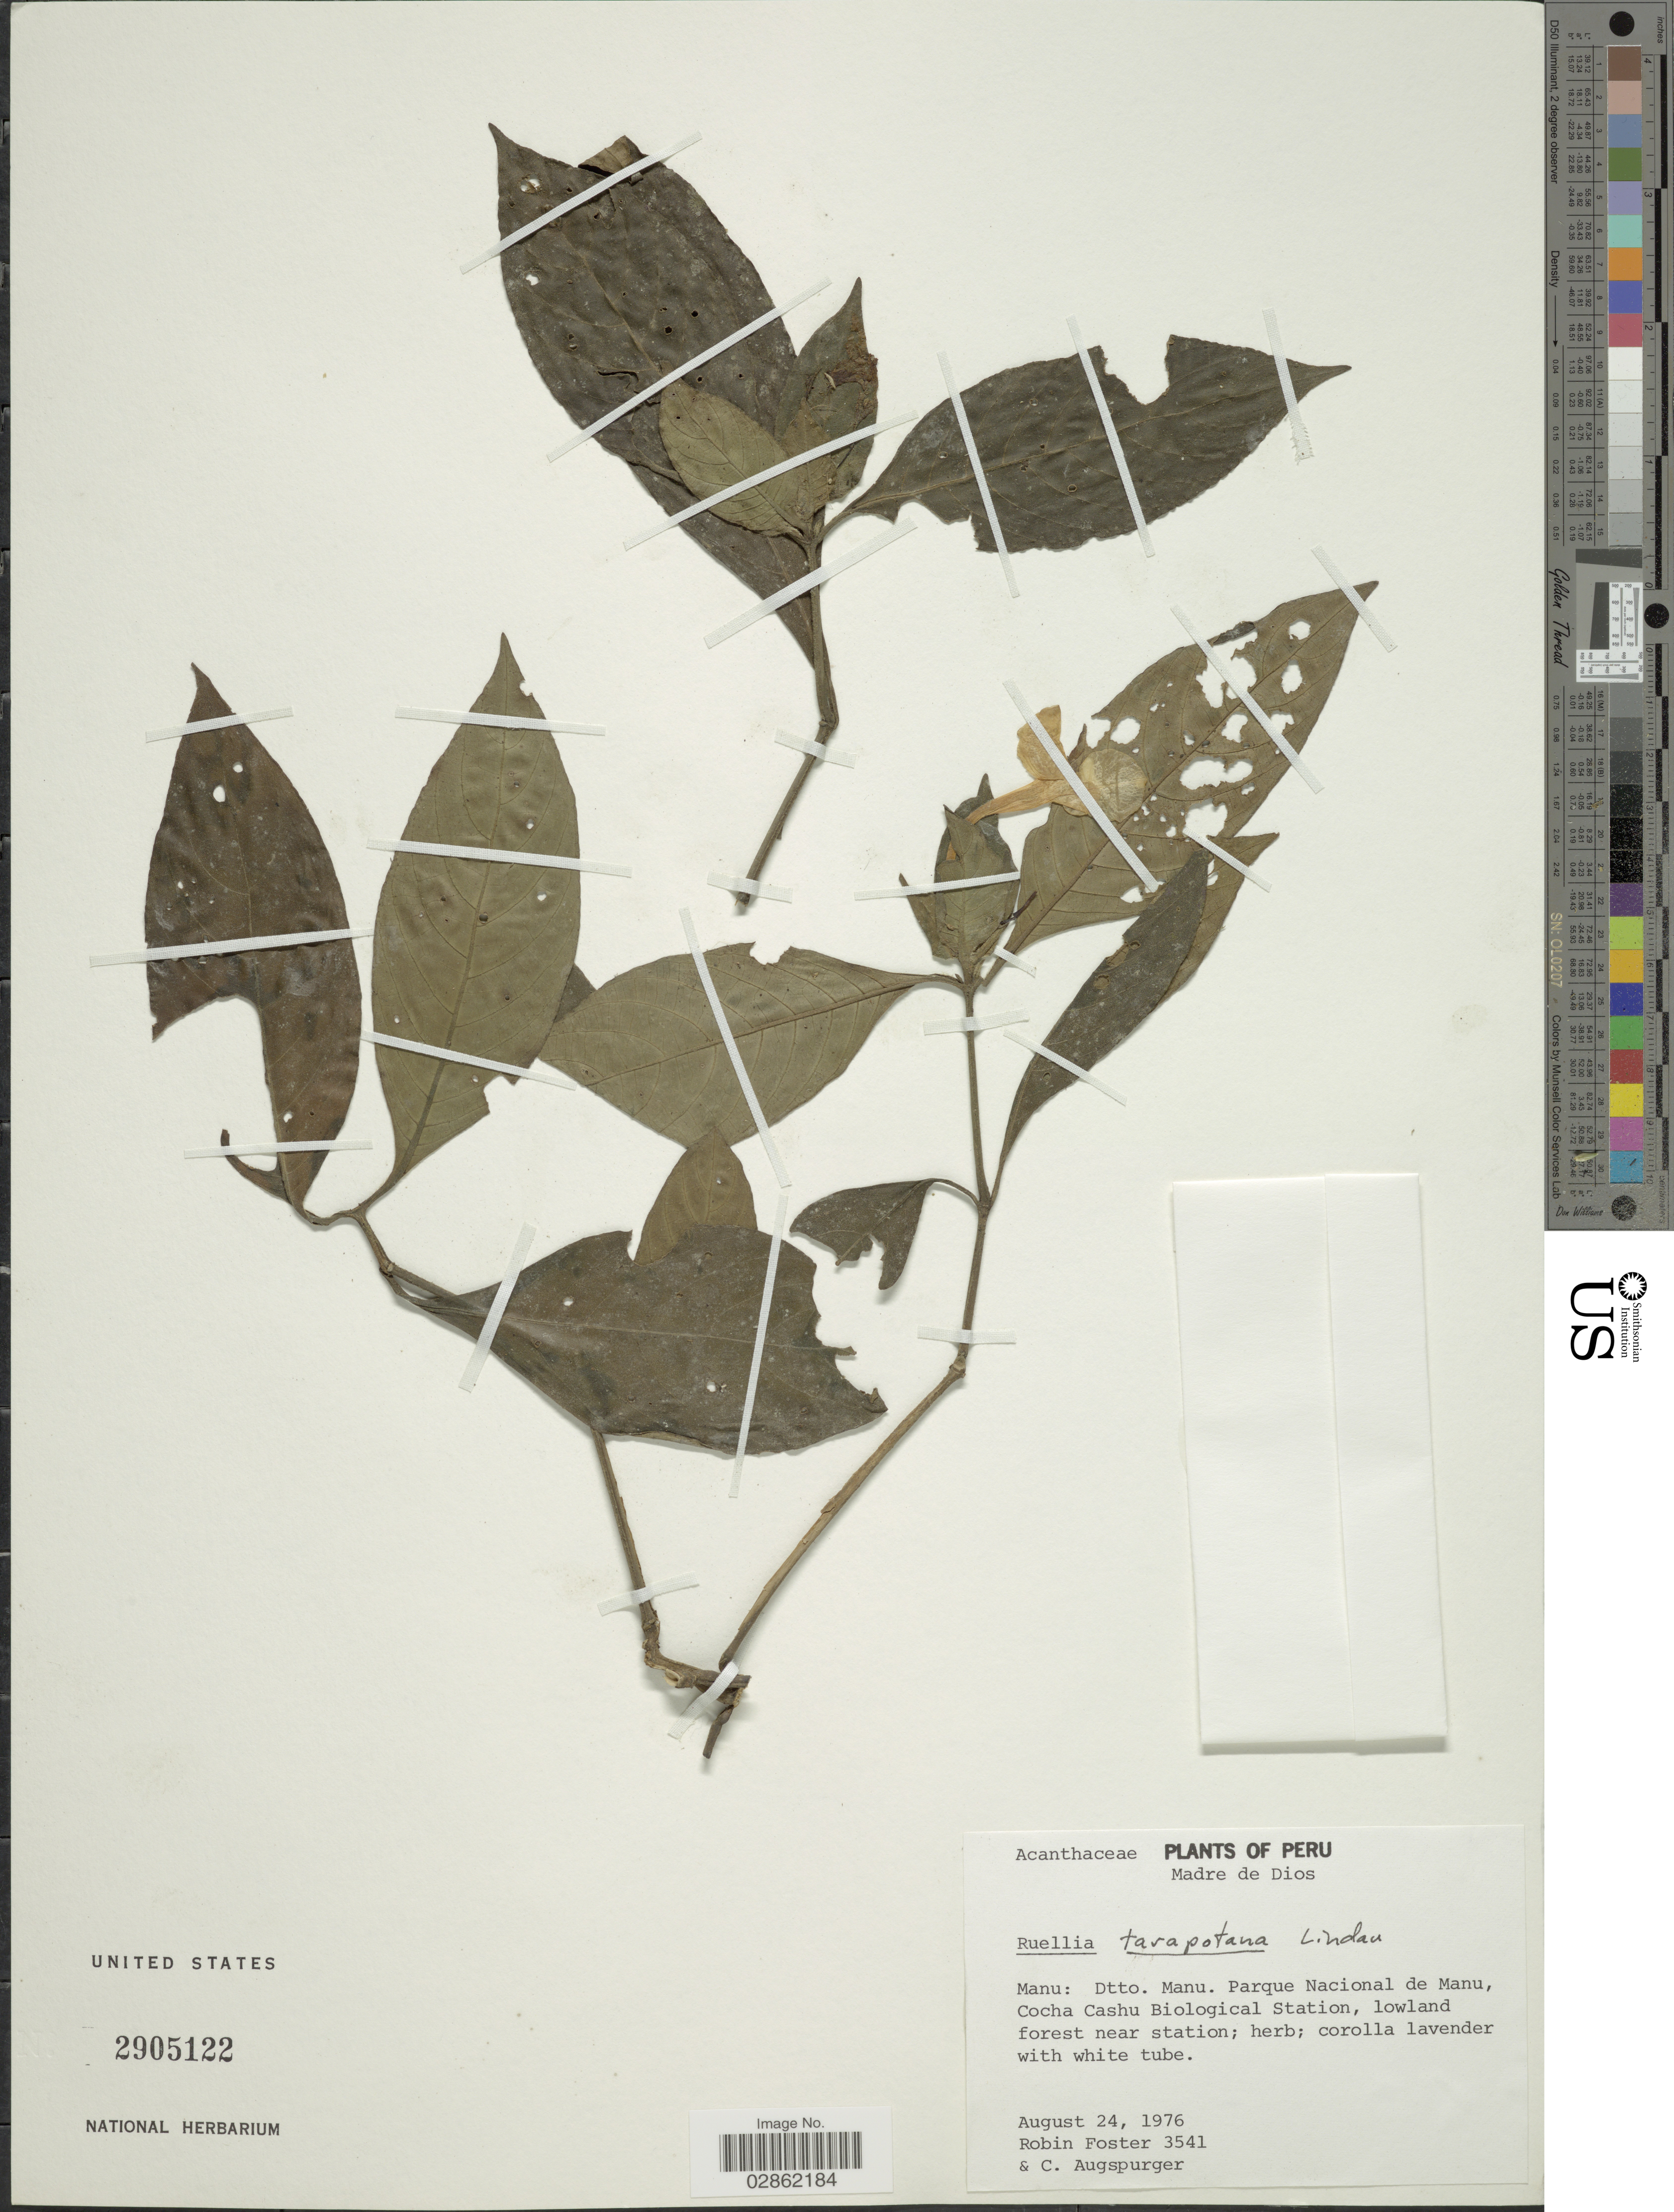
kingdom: Plantae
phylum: Tracheophyta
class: Magnoliopsida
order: Lamiales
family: Acanthaceae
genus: Ruellia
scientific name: Ruellia tarapotana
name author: Lindau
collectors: R. B. Foster & C. Augspurger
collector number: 3541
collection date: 1976-08-24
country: Peru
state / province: Madre de Dios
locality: Manu, Dtto. Manu, Parque Nacional de Manu, Cocha Cashu Biological Station.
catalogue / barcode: US 2905122